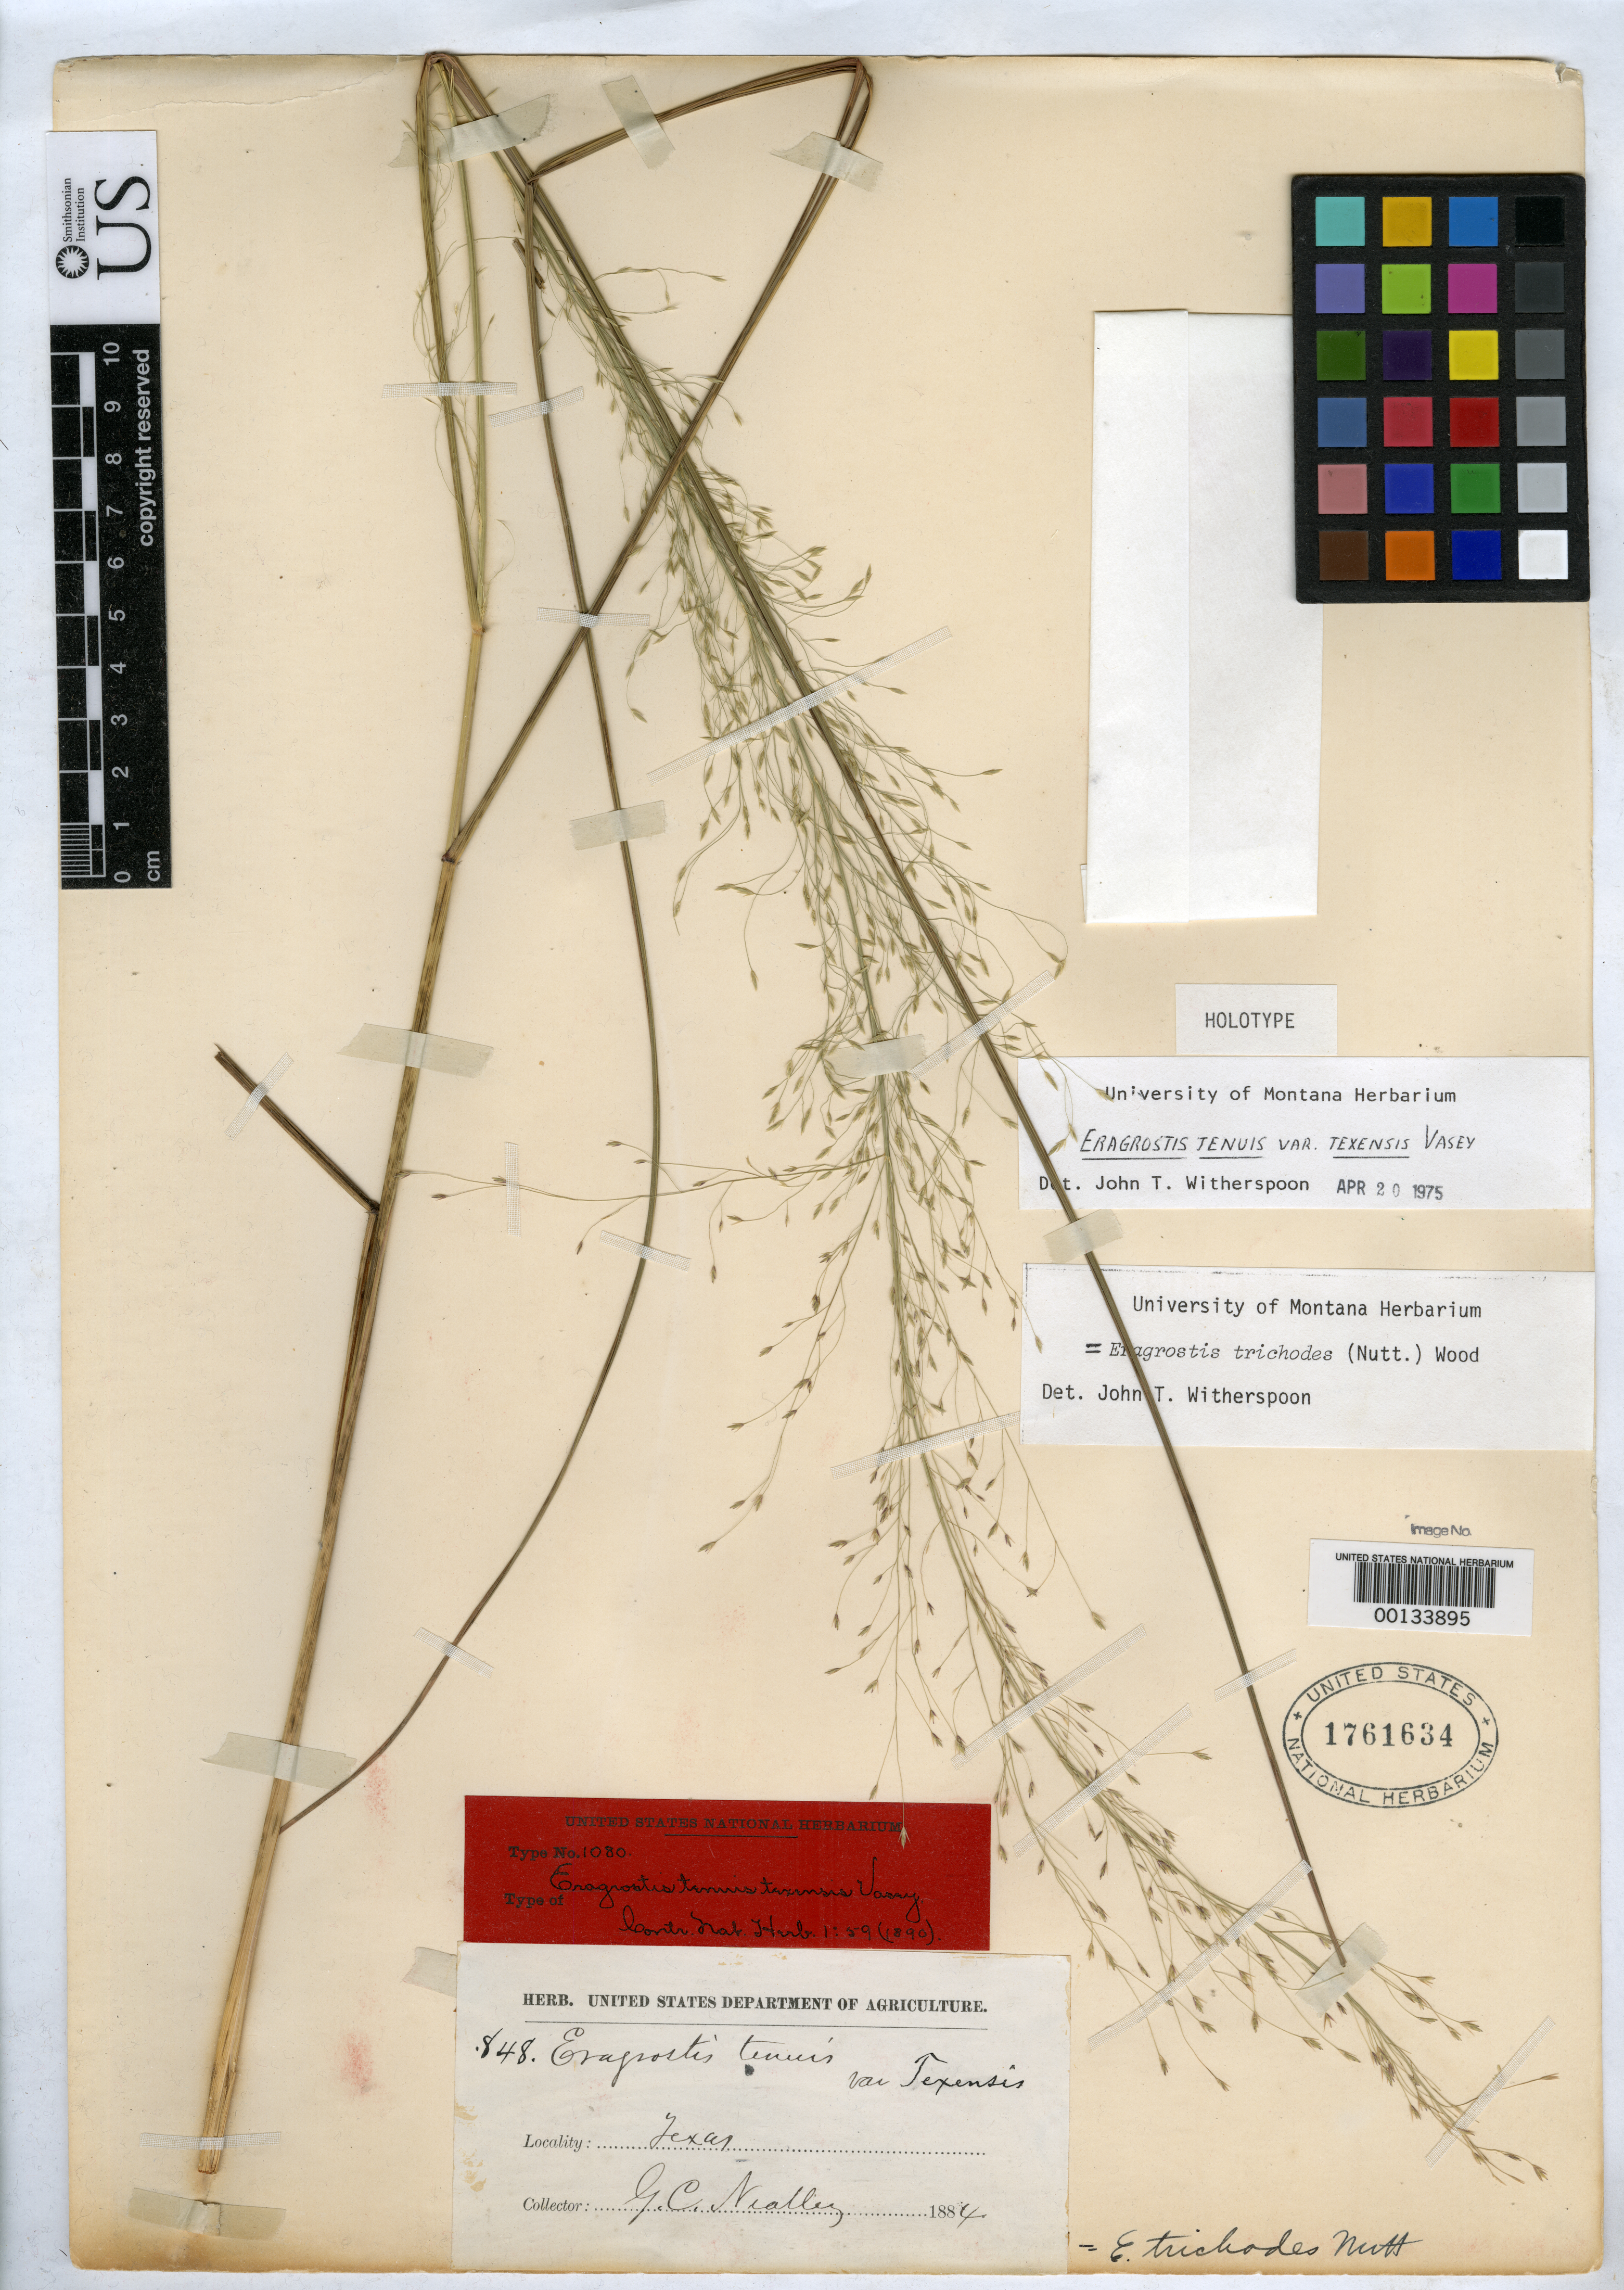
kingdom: Plantae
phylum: Tracheophyta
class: Liliopsida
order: Poales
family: Poaceae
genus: Eragrostis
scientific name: Eragrostis tenuis var. texensis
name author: Vasey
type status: Holotype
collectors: G. C. Nealley & J. Reverchon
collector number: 848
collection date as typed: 1884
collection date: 1884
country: United States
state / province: Texas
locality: Region of Rio Grande, from Brazos Santiago to El Paso Co.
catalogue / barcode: US 1761634